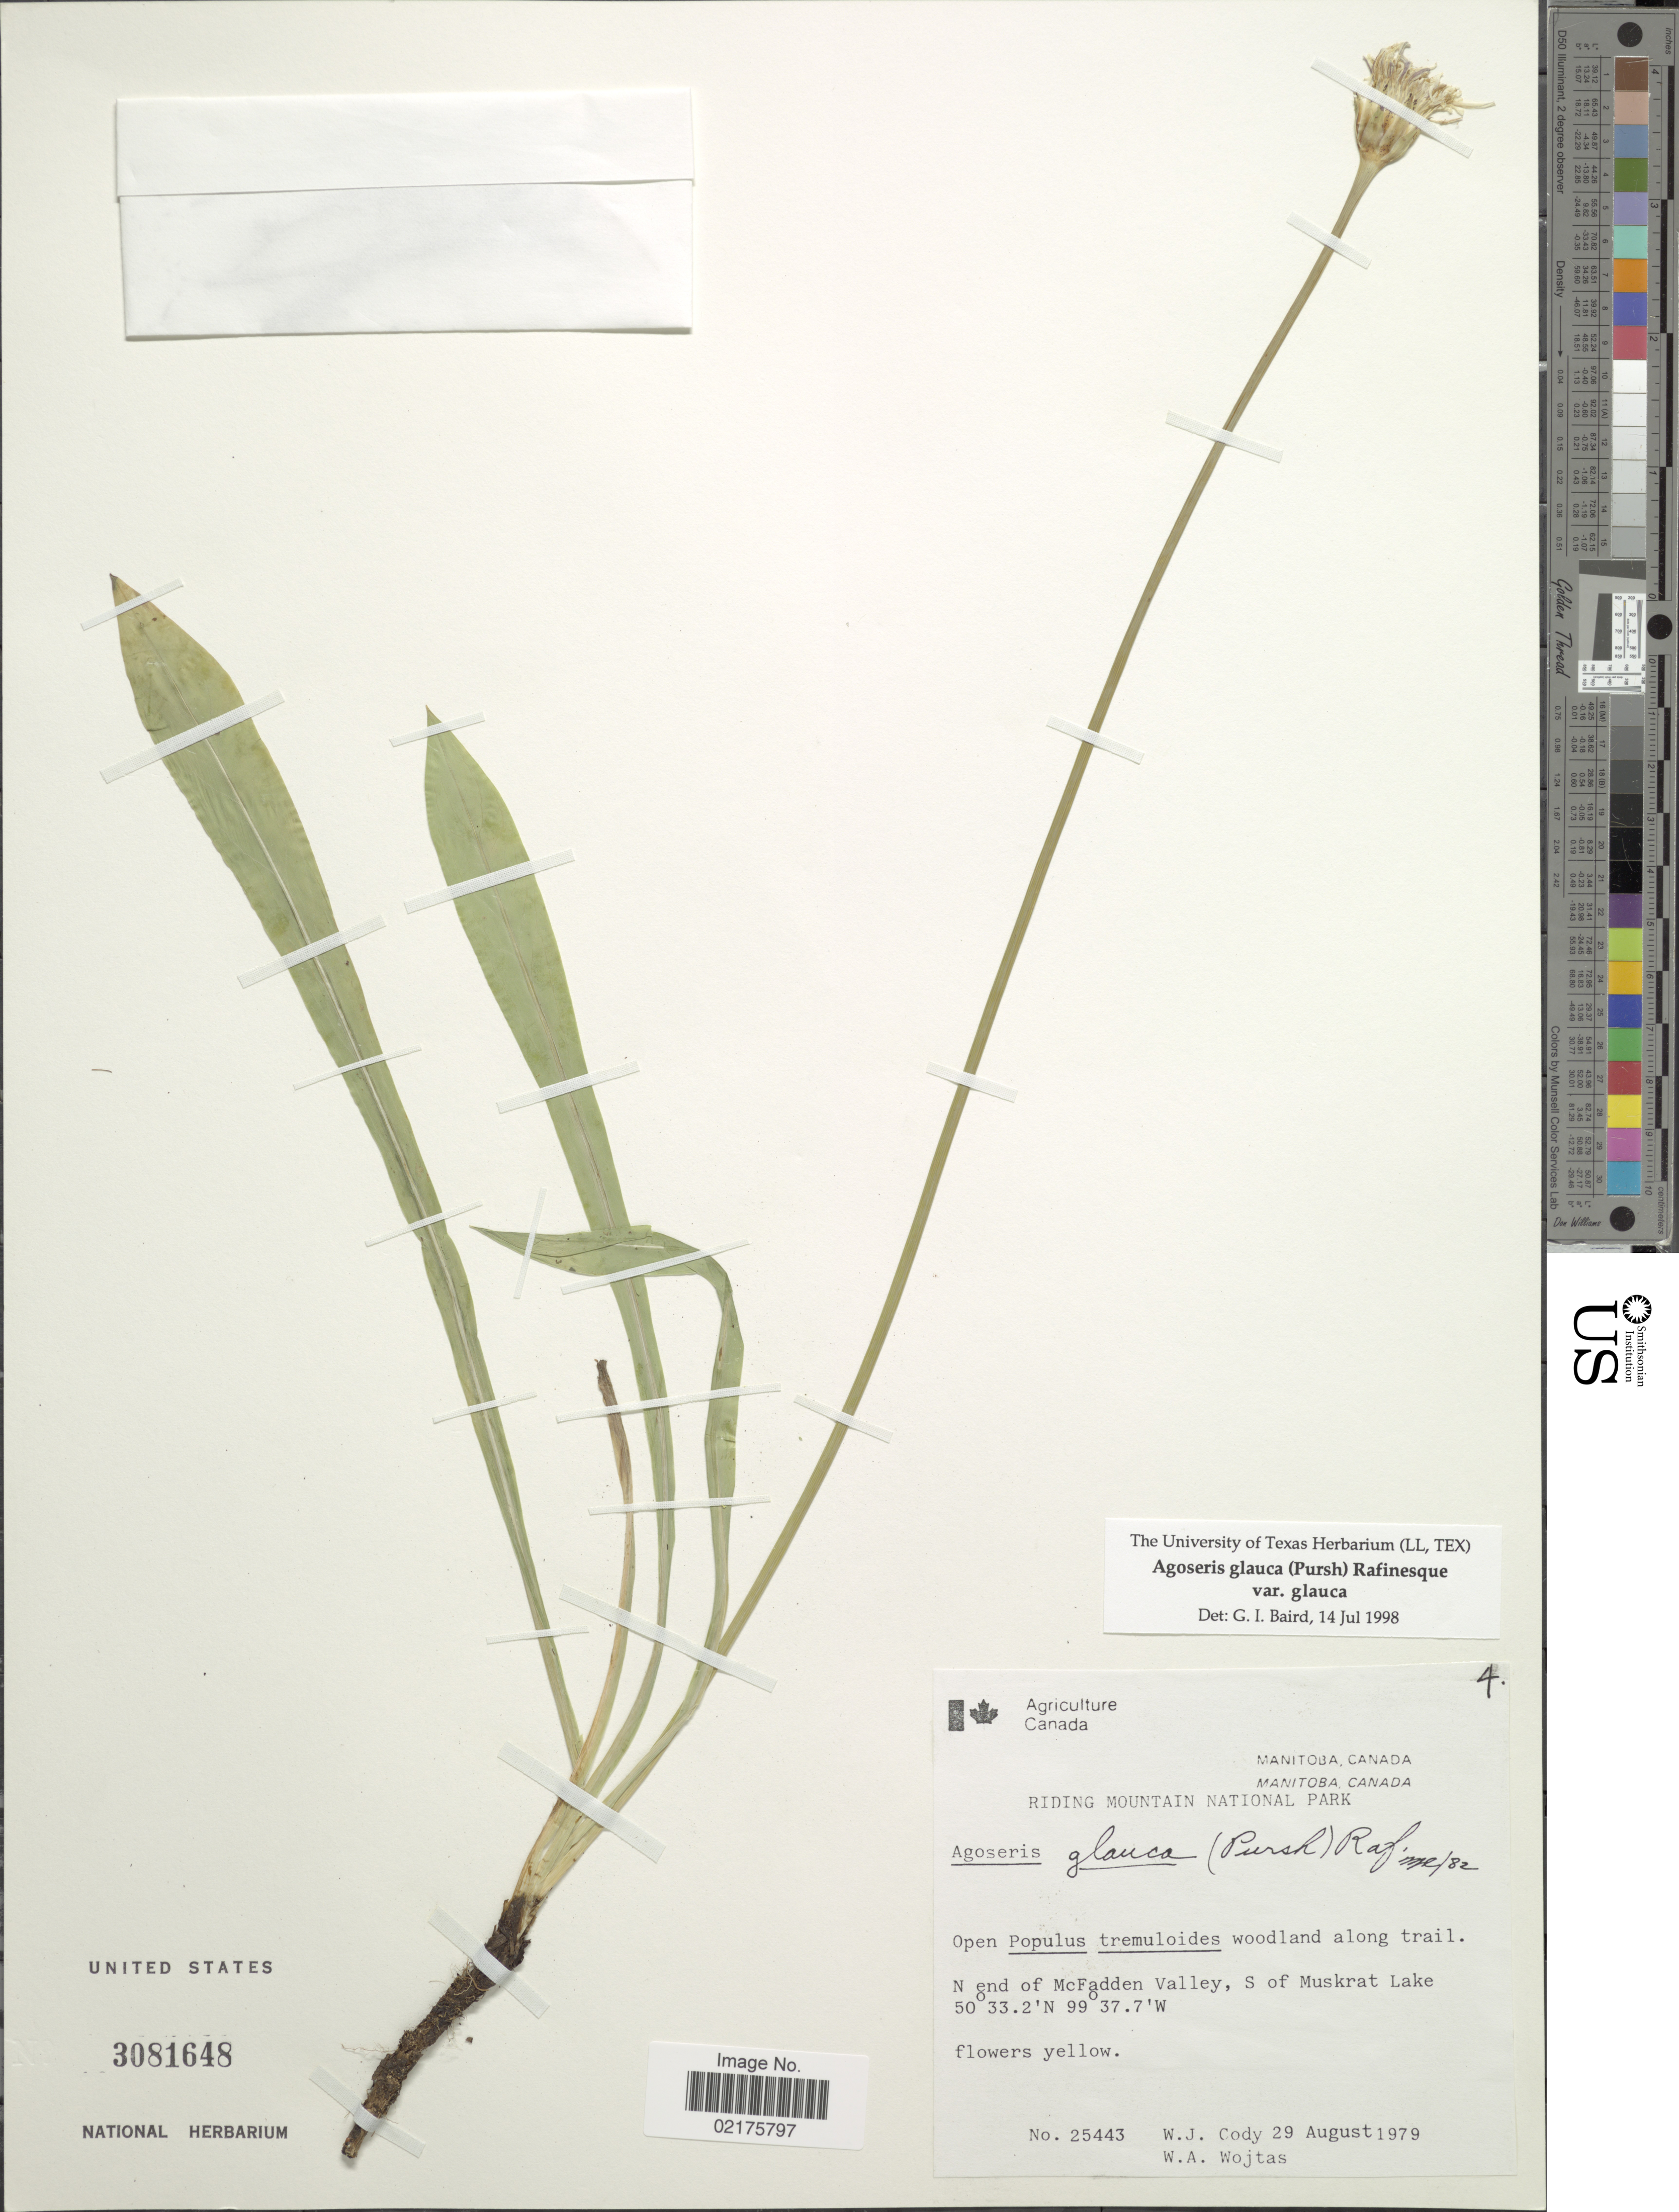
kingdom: Plantae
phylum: Tracheophyta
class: Magnoliopsida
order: Asterales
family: Asteraceae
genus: Agoseris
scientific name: Agoseris glauca var. glauca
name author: (Pursh) Raf.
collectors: W. Cody & W. Wojtas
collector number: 25443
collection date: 1979-08-29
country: Canada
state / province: Manitoba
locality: Riding Mountain National Park, N end of McFadden Valley, S of Muskrat Lake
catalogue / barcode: US 3081648